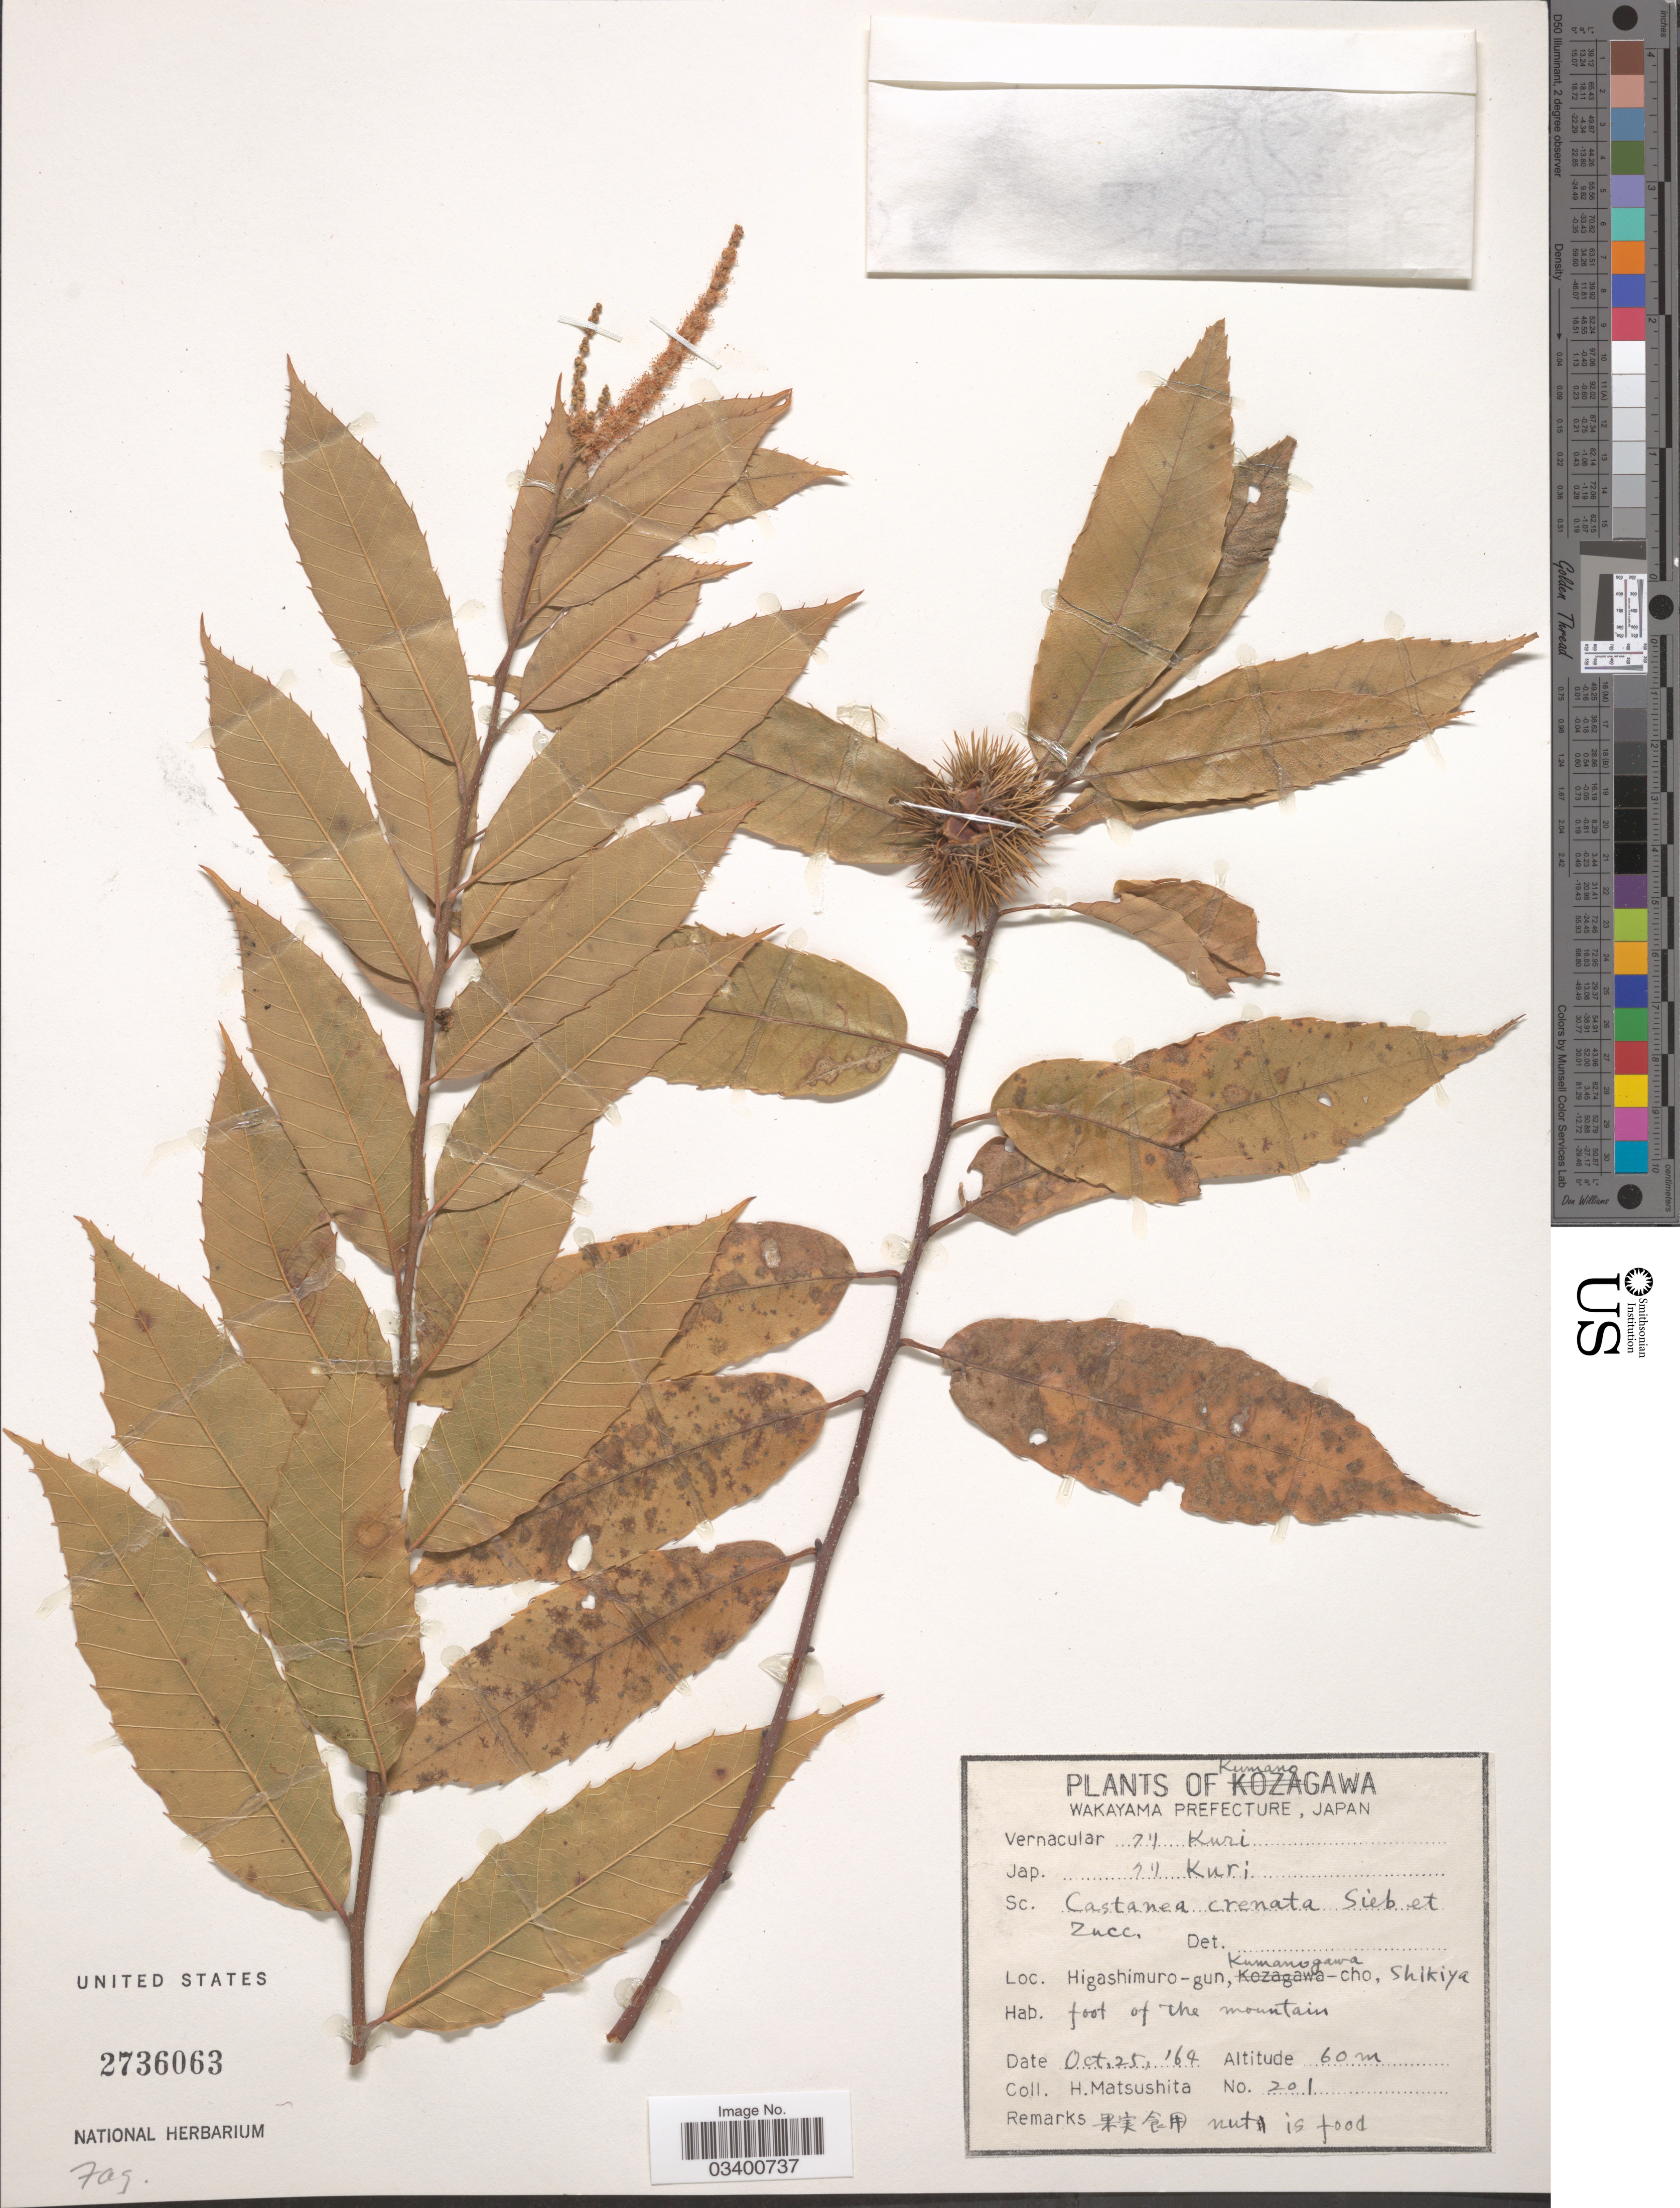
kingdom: Plantae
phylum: Tracheophyta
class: Magnoliopsida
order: Fagales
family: Fagaceae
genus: Castanea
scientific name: Castanea crenata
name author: Siebold & Zucc.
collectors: H. Matsushita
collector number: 201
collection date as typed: Transcribed d/m/y: 25/10/64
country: Japan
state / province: Wakayama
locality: Kumanogawa. Wakayama Prefecture. Higashimuro-gun, Kumanogawa-cho, Shikiya.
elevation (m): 60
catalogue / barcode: US 2736063